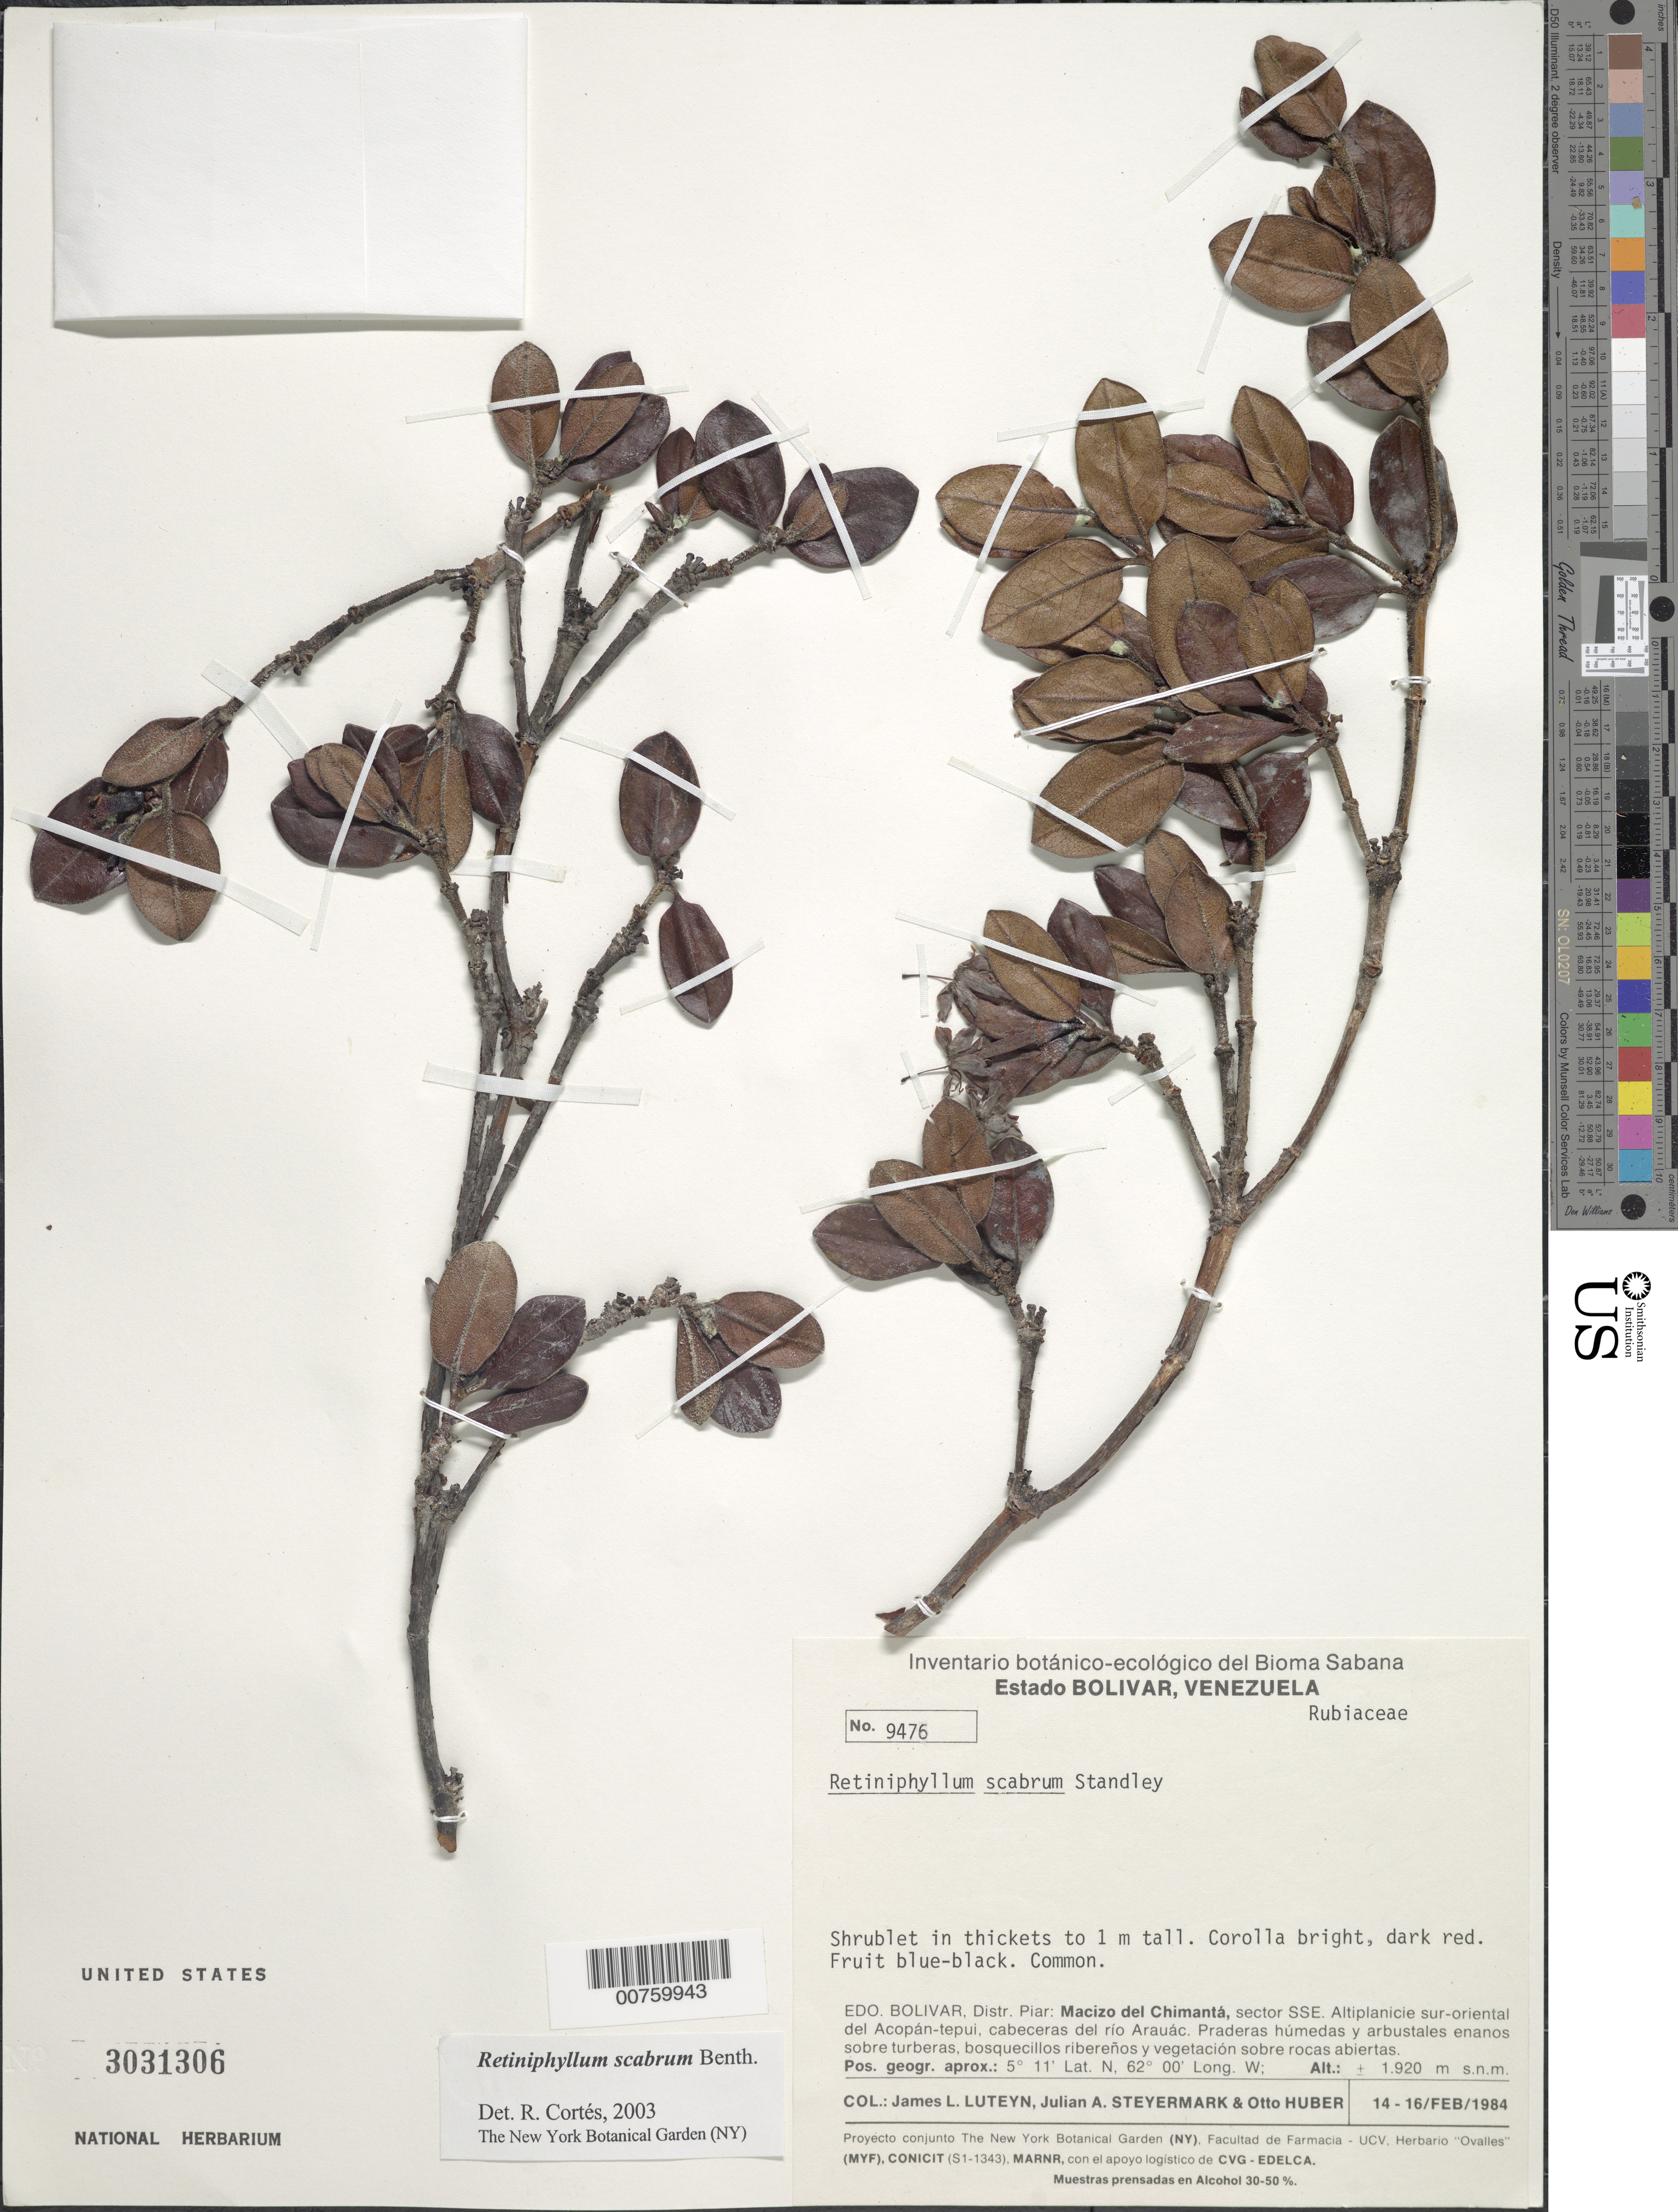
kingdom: Plantae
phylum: Tracheophyta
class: Magnoliopsida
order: Gentianales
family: Rubiaceae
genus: Retiniphyllum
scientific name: Retiniphyllum scabrum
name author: Benth.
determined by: Cortes R., G.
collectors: J. L. Luteyn, J. Steyermark & O. Huber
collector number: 9476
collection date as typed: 14-Feb-84 to 16-Feb-84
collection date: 1984-02-14/1984-02-16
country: Venezuela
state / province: Bolívar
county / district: Piar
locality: Macizo del Chimantá, sector SSE. Altiplanicie sur-oriental del Acopán-tepuí, cabeceras del río Arauác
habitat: Praderas húmedas y arbustales enanos sobre turberas, bosquecillos riberenos y vegetación sobre rocas abiertas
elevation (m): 1920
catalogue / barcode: US 3031306